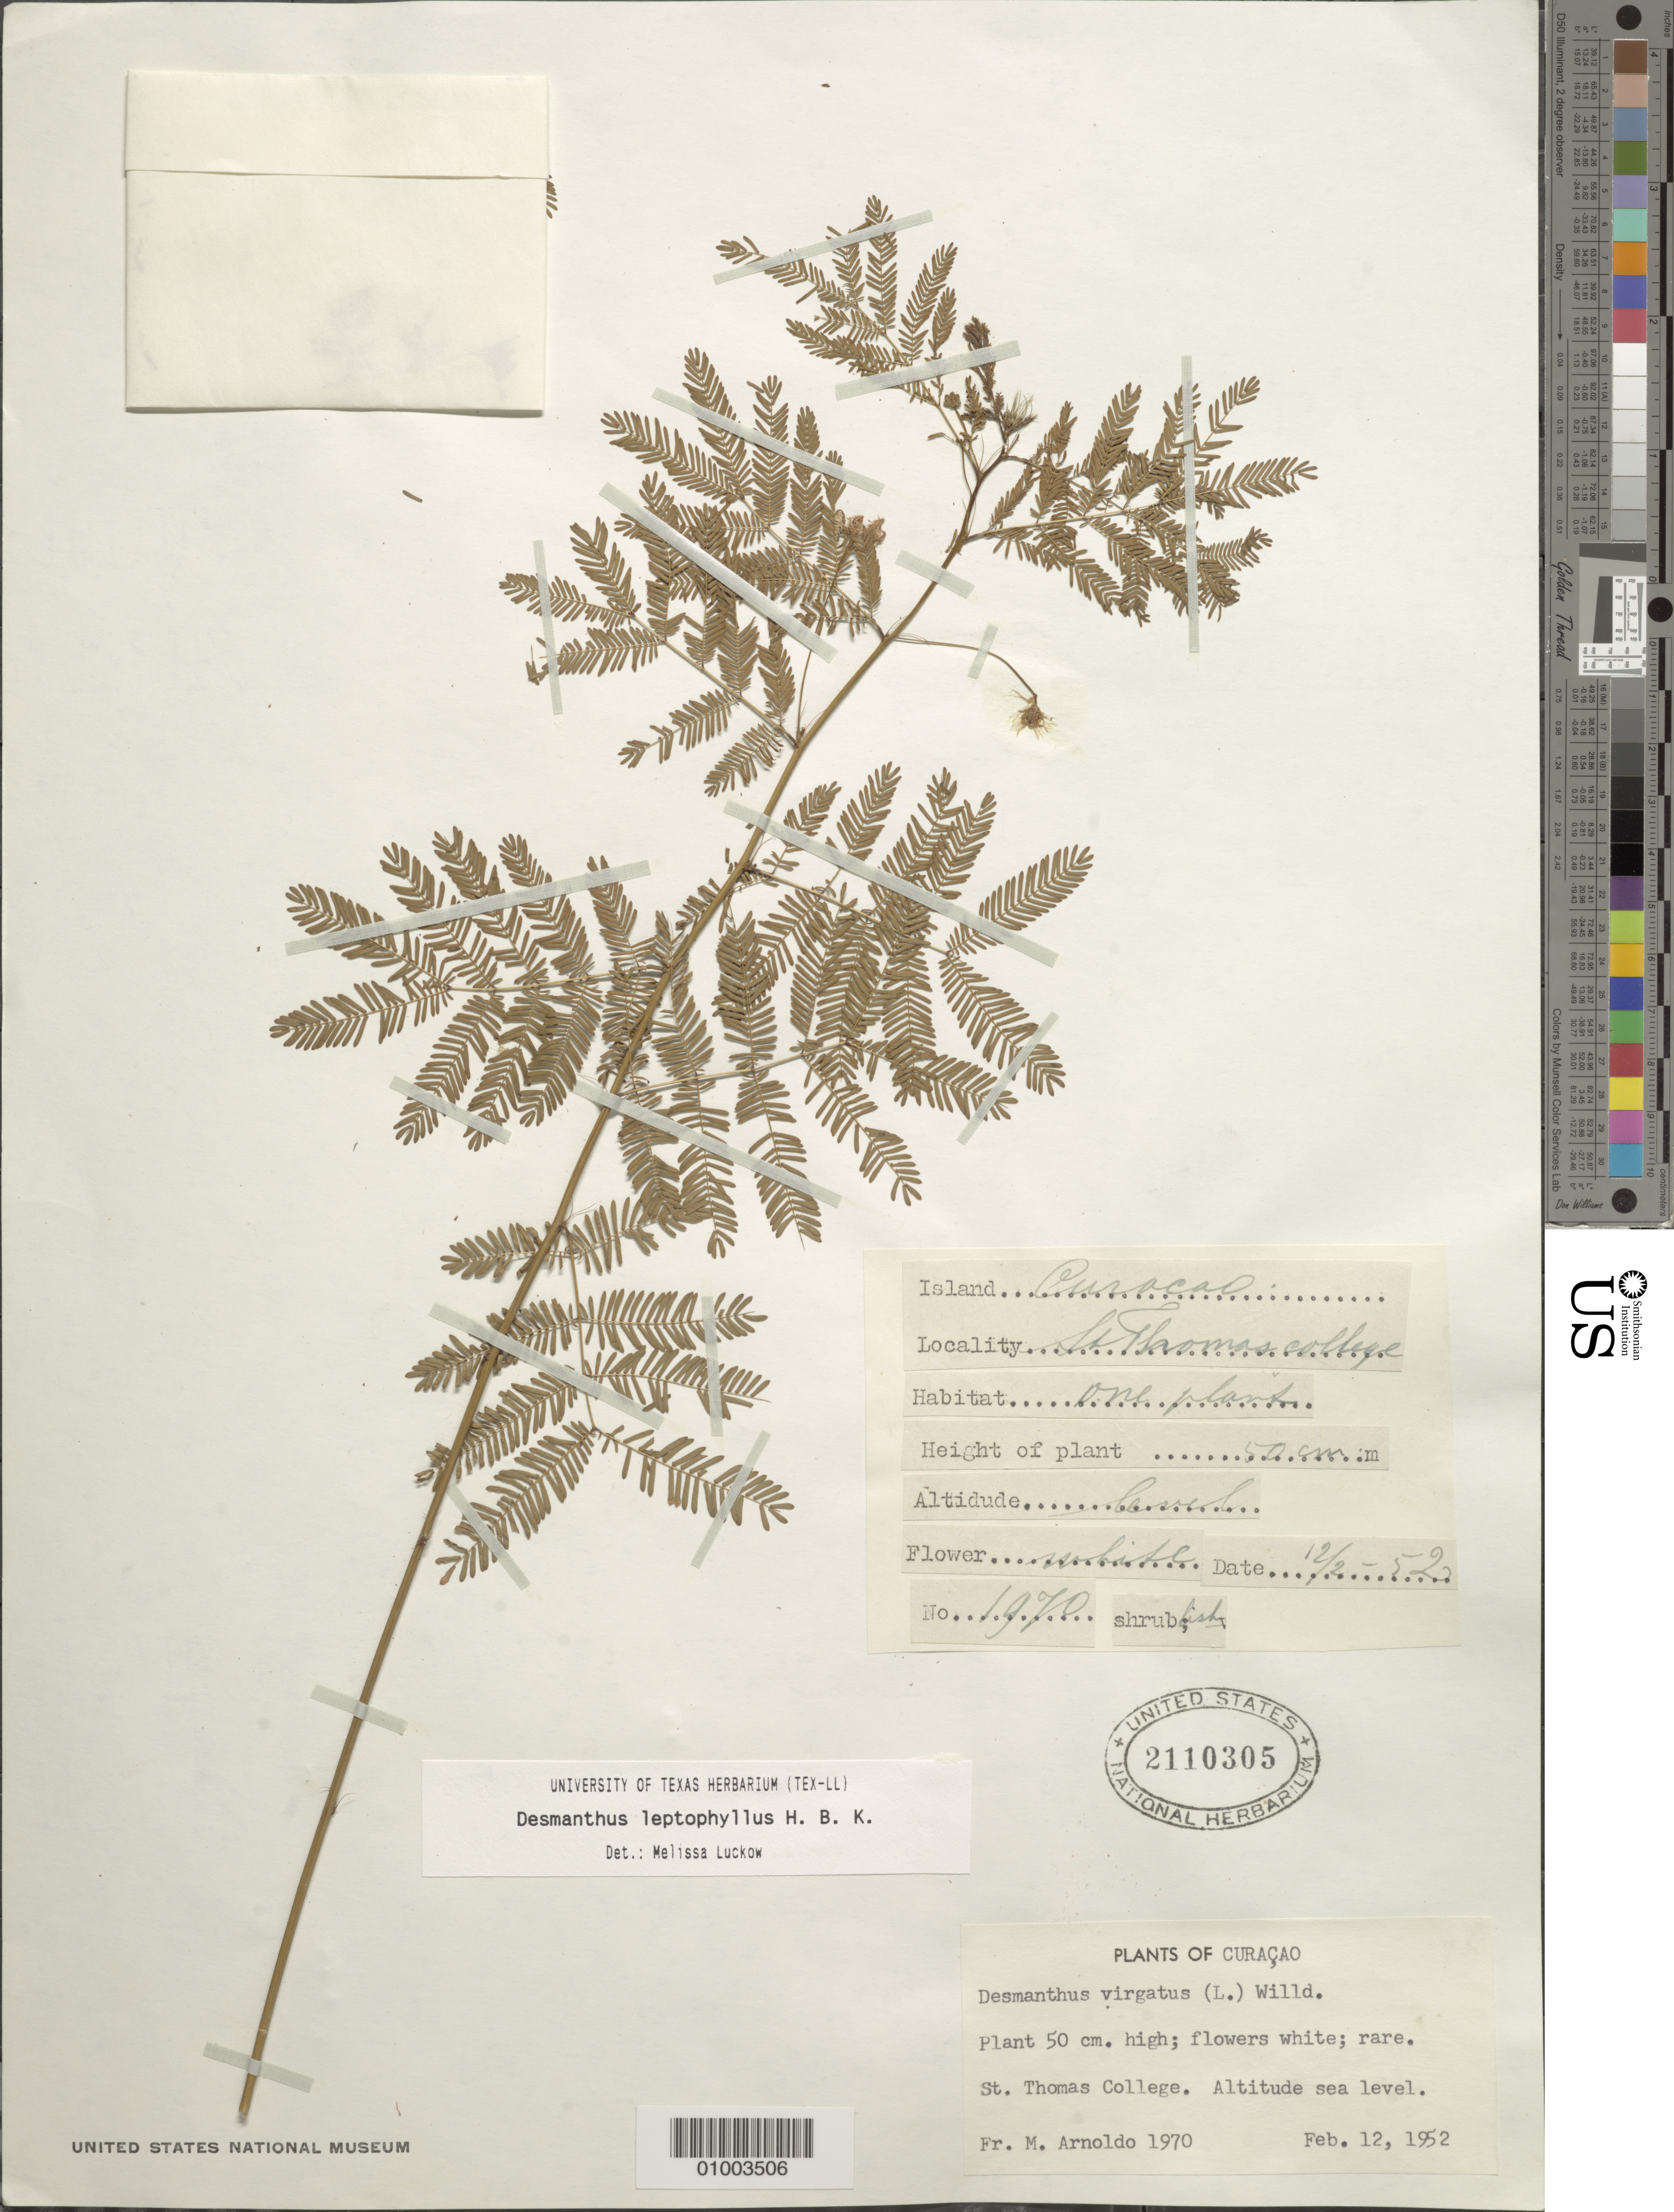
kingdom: Plantae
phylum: Tracheophyta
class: Magnoliopsida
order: Fabales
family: Fabaceae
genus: Desmanthus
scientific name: Desmanthus leptophyllus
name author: Kunth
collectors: N. Arnoldo-Broeders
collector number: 1970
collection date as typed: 12 Feb 1952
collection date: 1952-02-12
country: Curaçao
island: Curaçao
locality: St. Thomas College. Altitude - sea level.Habitat: one plant.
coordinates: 0 N, 0 E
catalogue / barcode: US 2110305